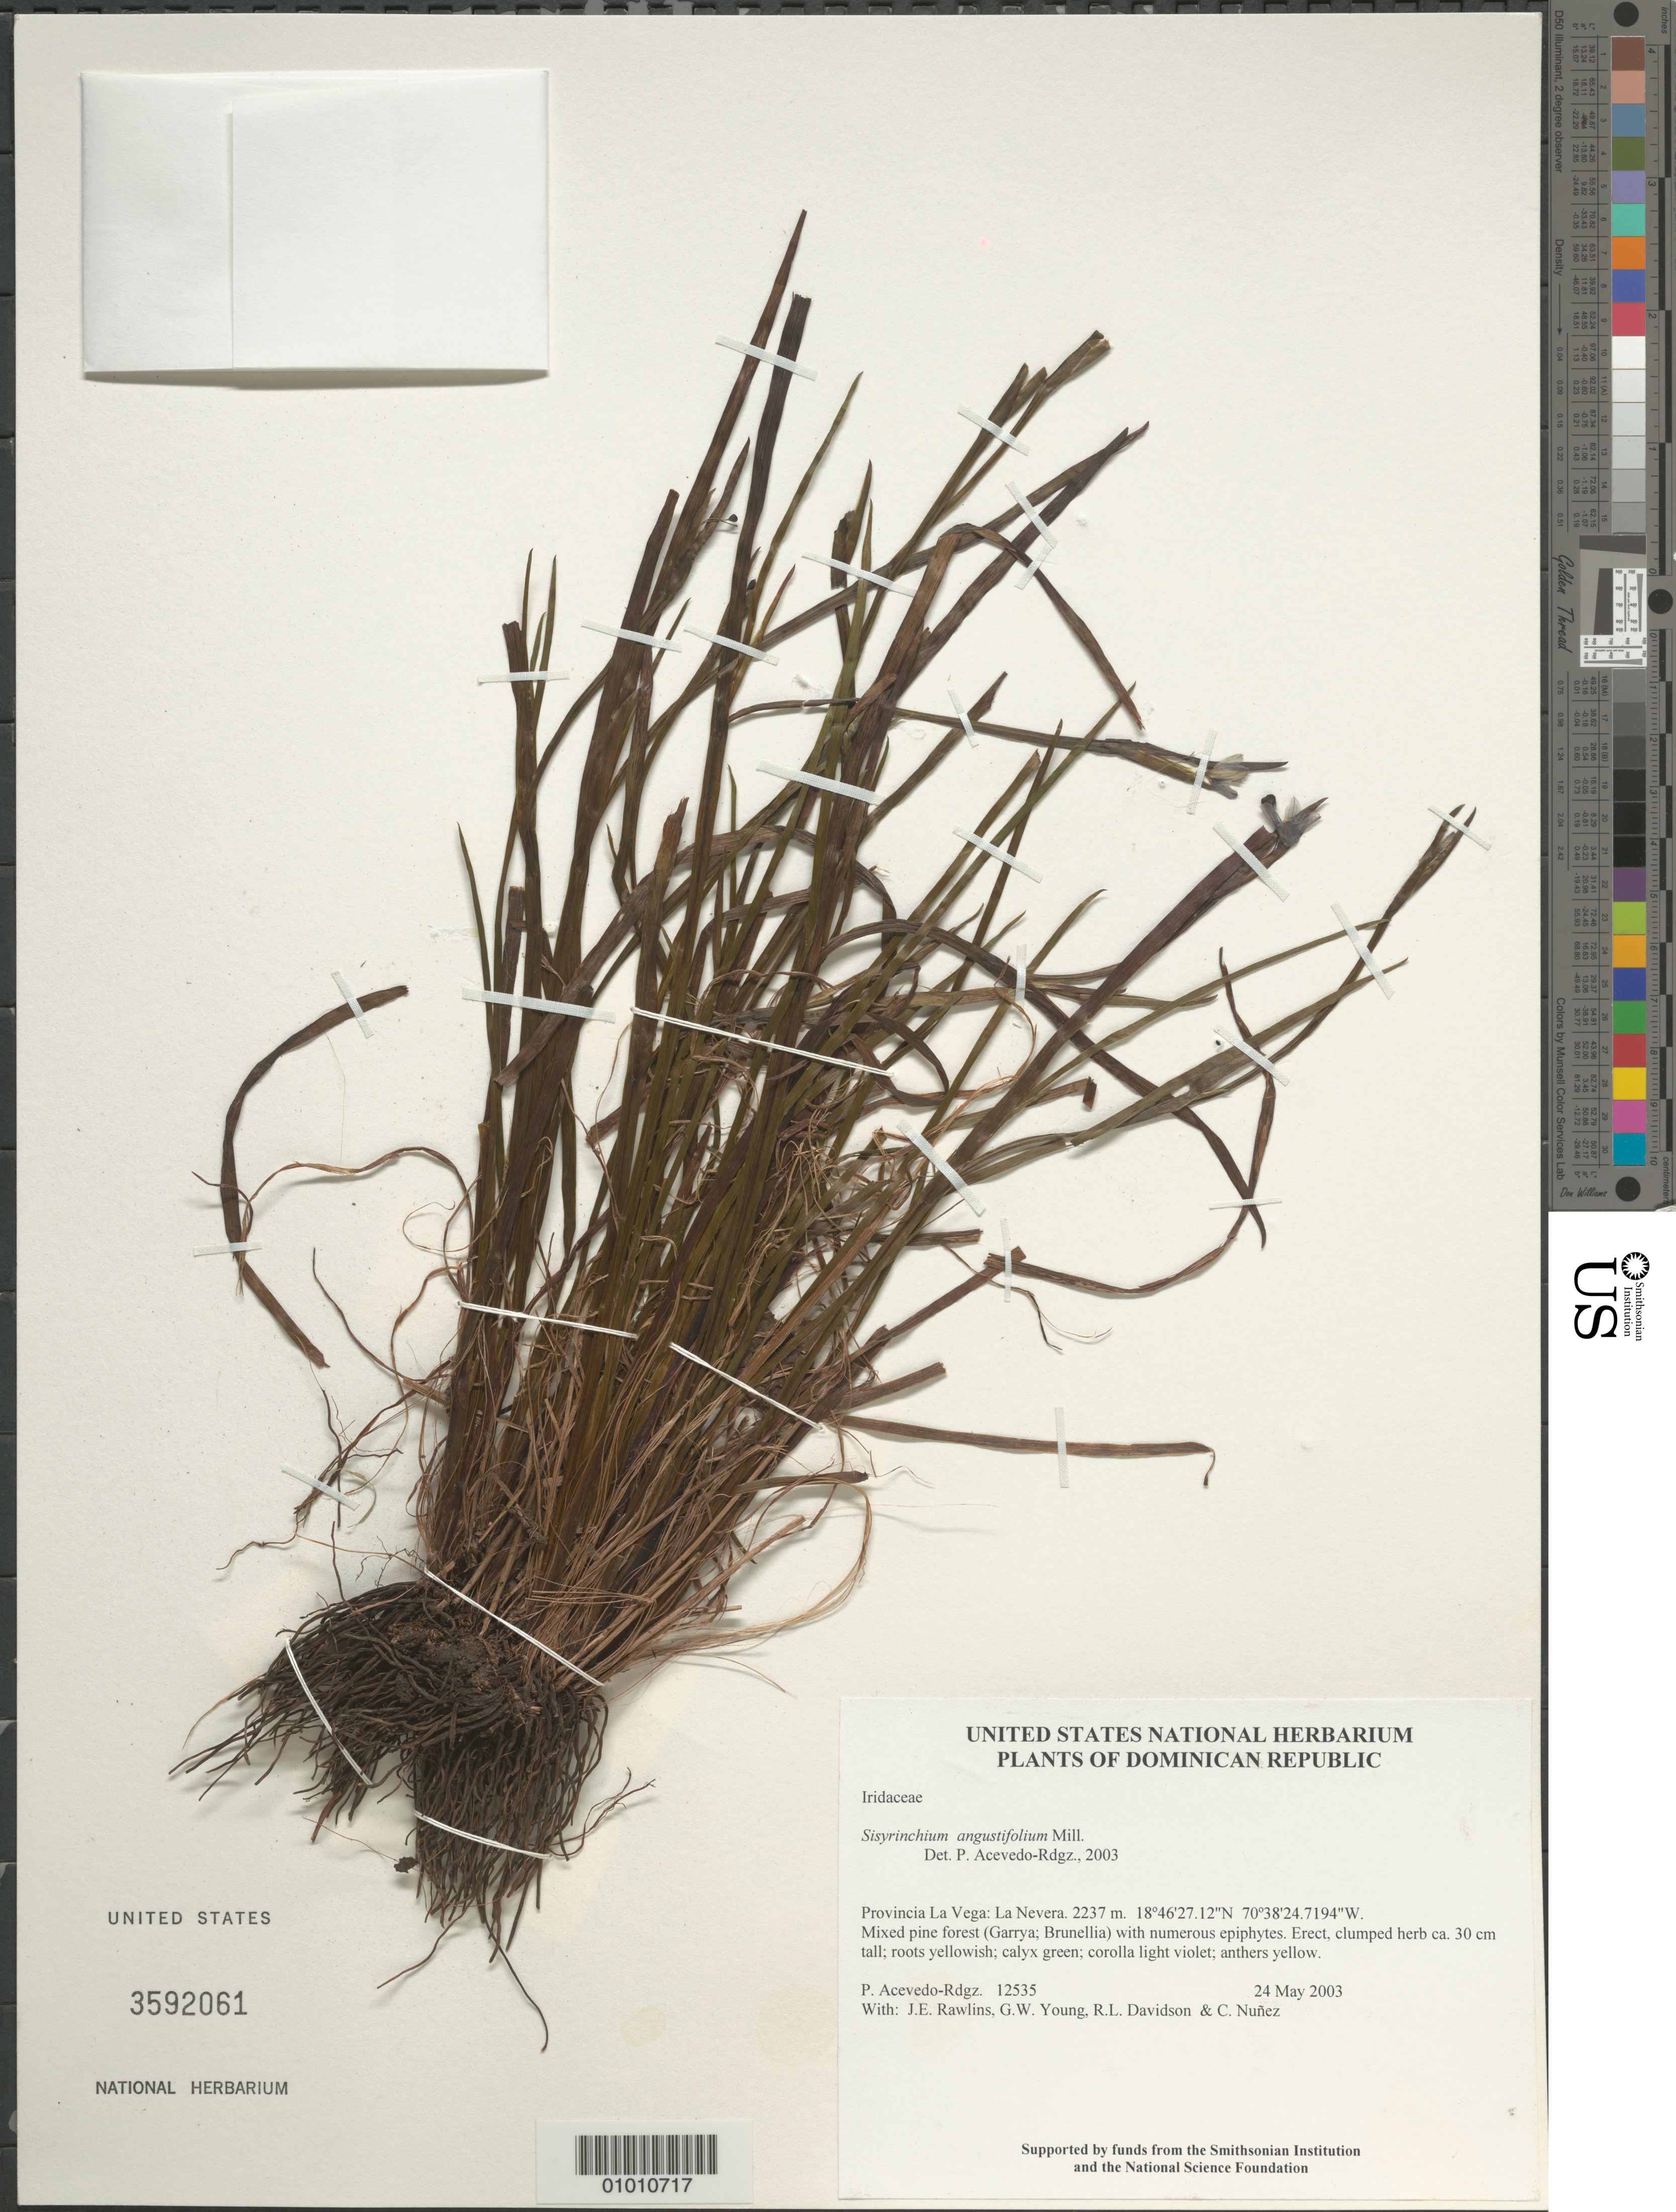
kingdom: Plantae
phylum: Tracheophyta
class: Liliopsida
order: Asparagales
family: Iridaceae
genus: Sisyrinchium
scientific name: Sisyrinchium angustifolium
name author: Mill.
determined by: Acevedo-Rodríguez, P., (BOT), Smithsonian Institution - National Museum of Natural History (UNITED STATES)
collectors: P. Acevedo-Rodr., J. Rawlins, G. Young, R. Davidson & C. Nunez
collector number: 12535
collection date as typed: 24 May 2003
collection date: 2003-05-24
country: Dominican Republic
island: Hispaniola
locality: Provincia La Vega: La Nevera.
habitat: Mixed pine forest (Garrya; Brunellia) with numerous epiphytes.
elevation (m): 2237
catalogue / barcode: US 3592061